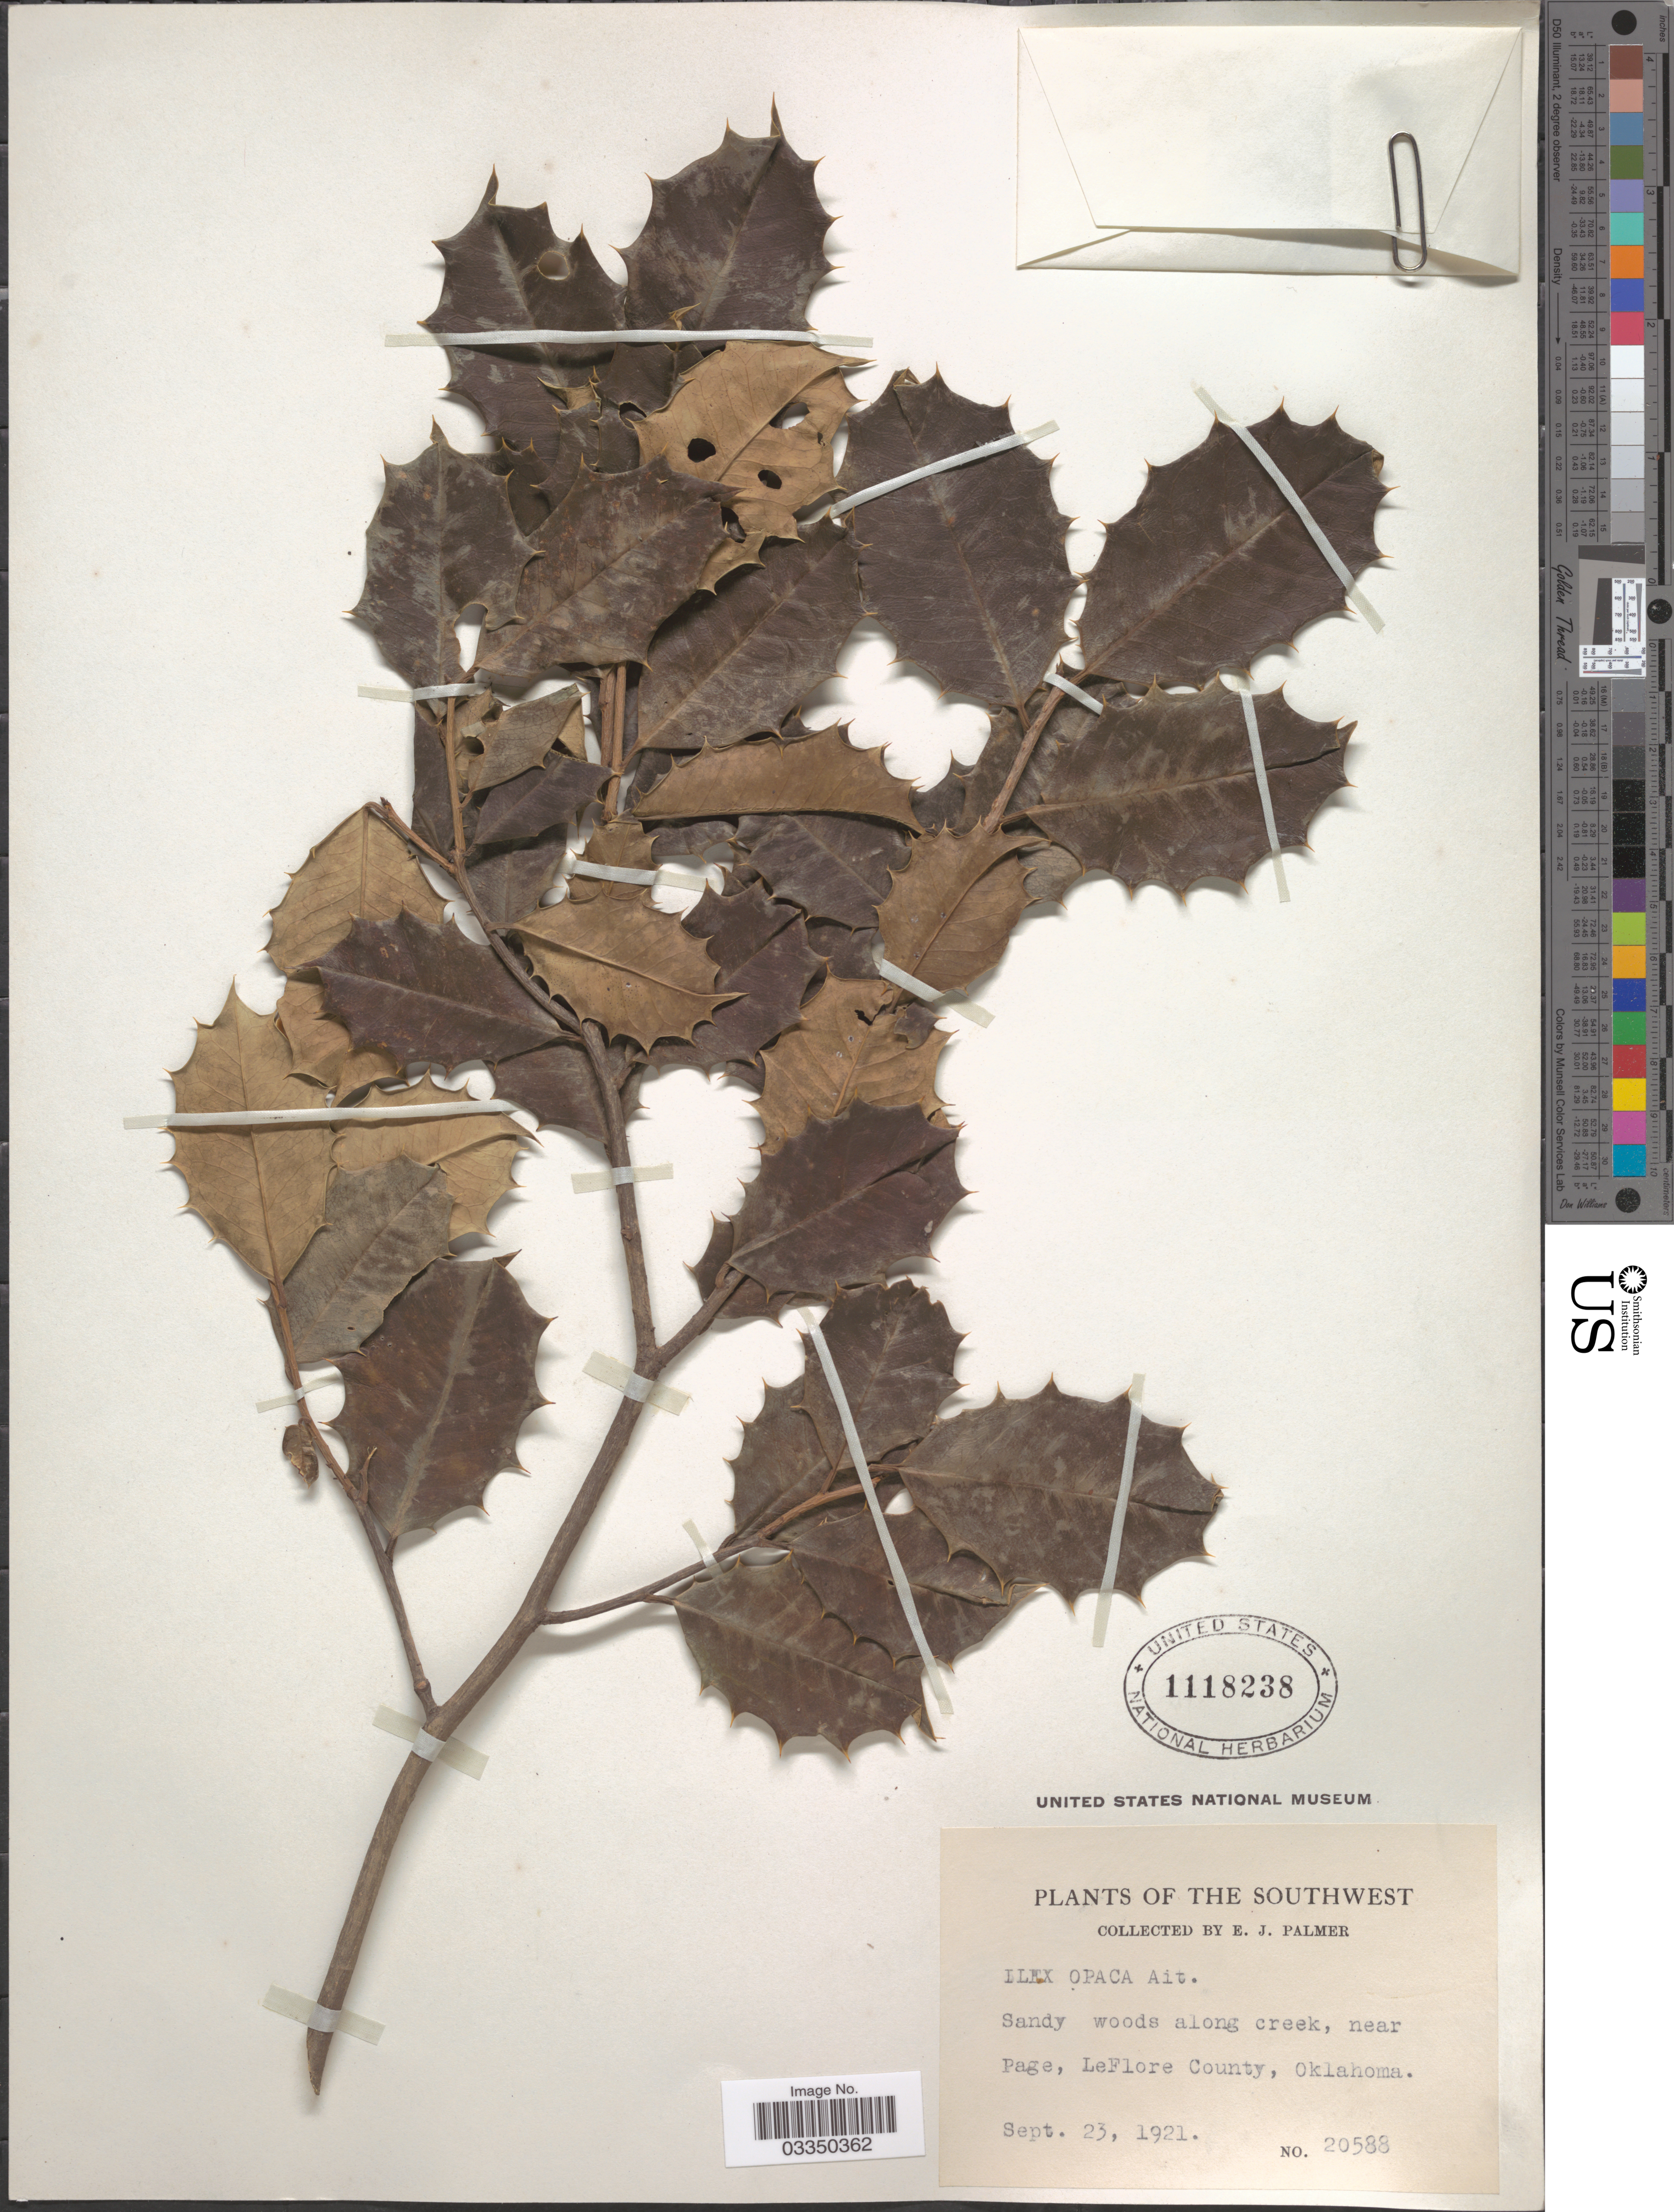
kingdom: Plantae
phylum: Tracheophyta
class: Magnoliopsida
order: Aquifoliales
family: Aquifoliaceae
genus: Ilex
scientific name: Ilex opaca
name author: Aiton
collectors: E. J. Palmer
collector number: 20588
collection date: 1921-09-23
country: United States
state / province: Oklahoma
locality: The Southwest. Woods along creek, near Page, LeFlore County.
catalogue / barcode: US 1118238